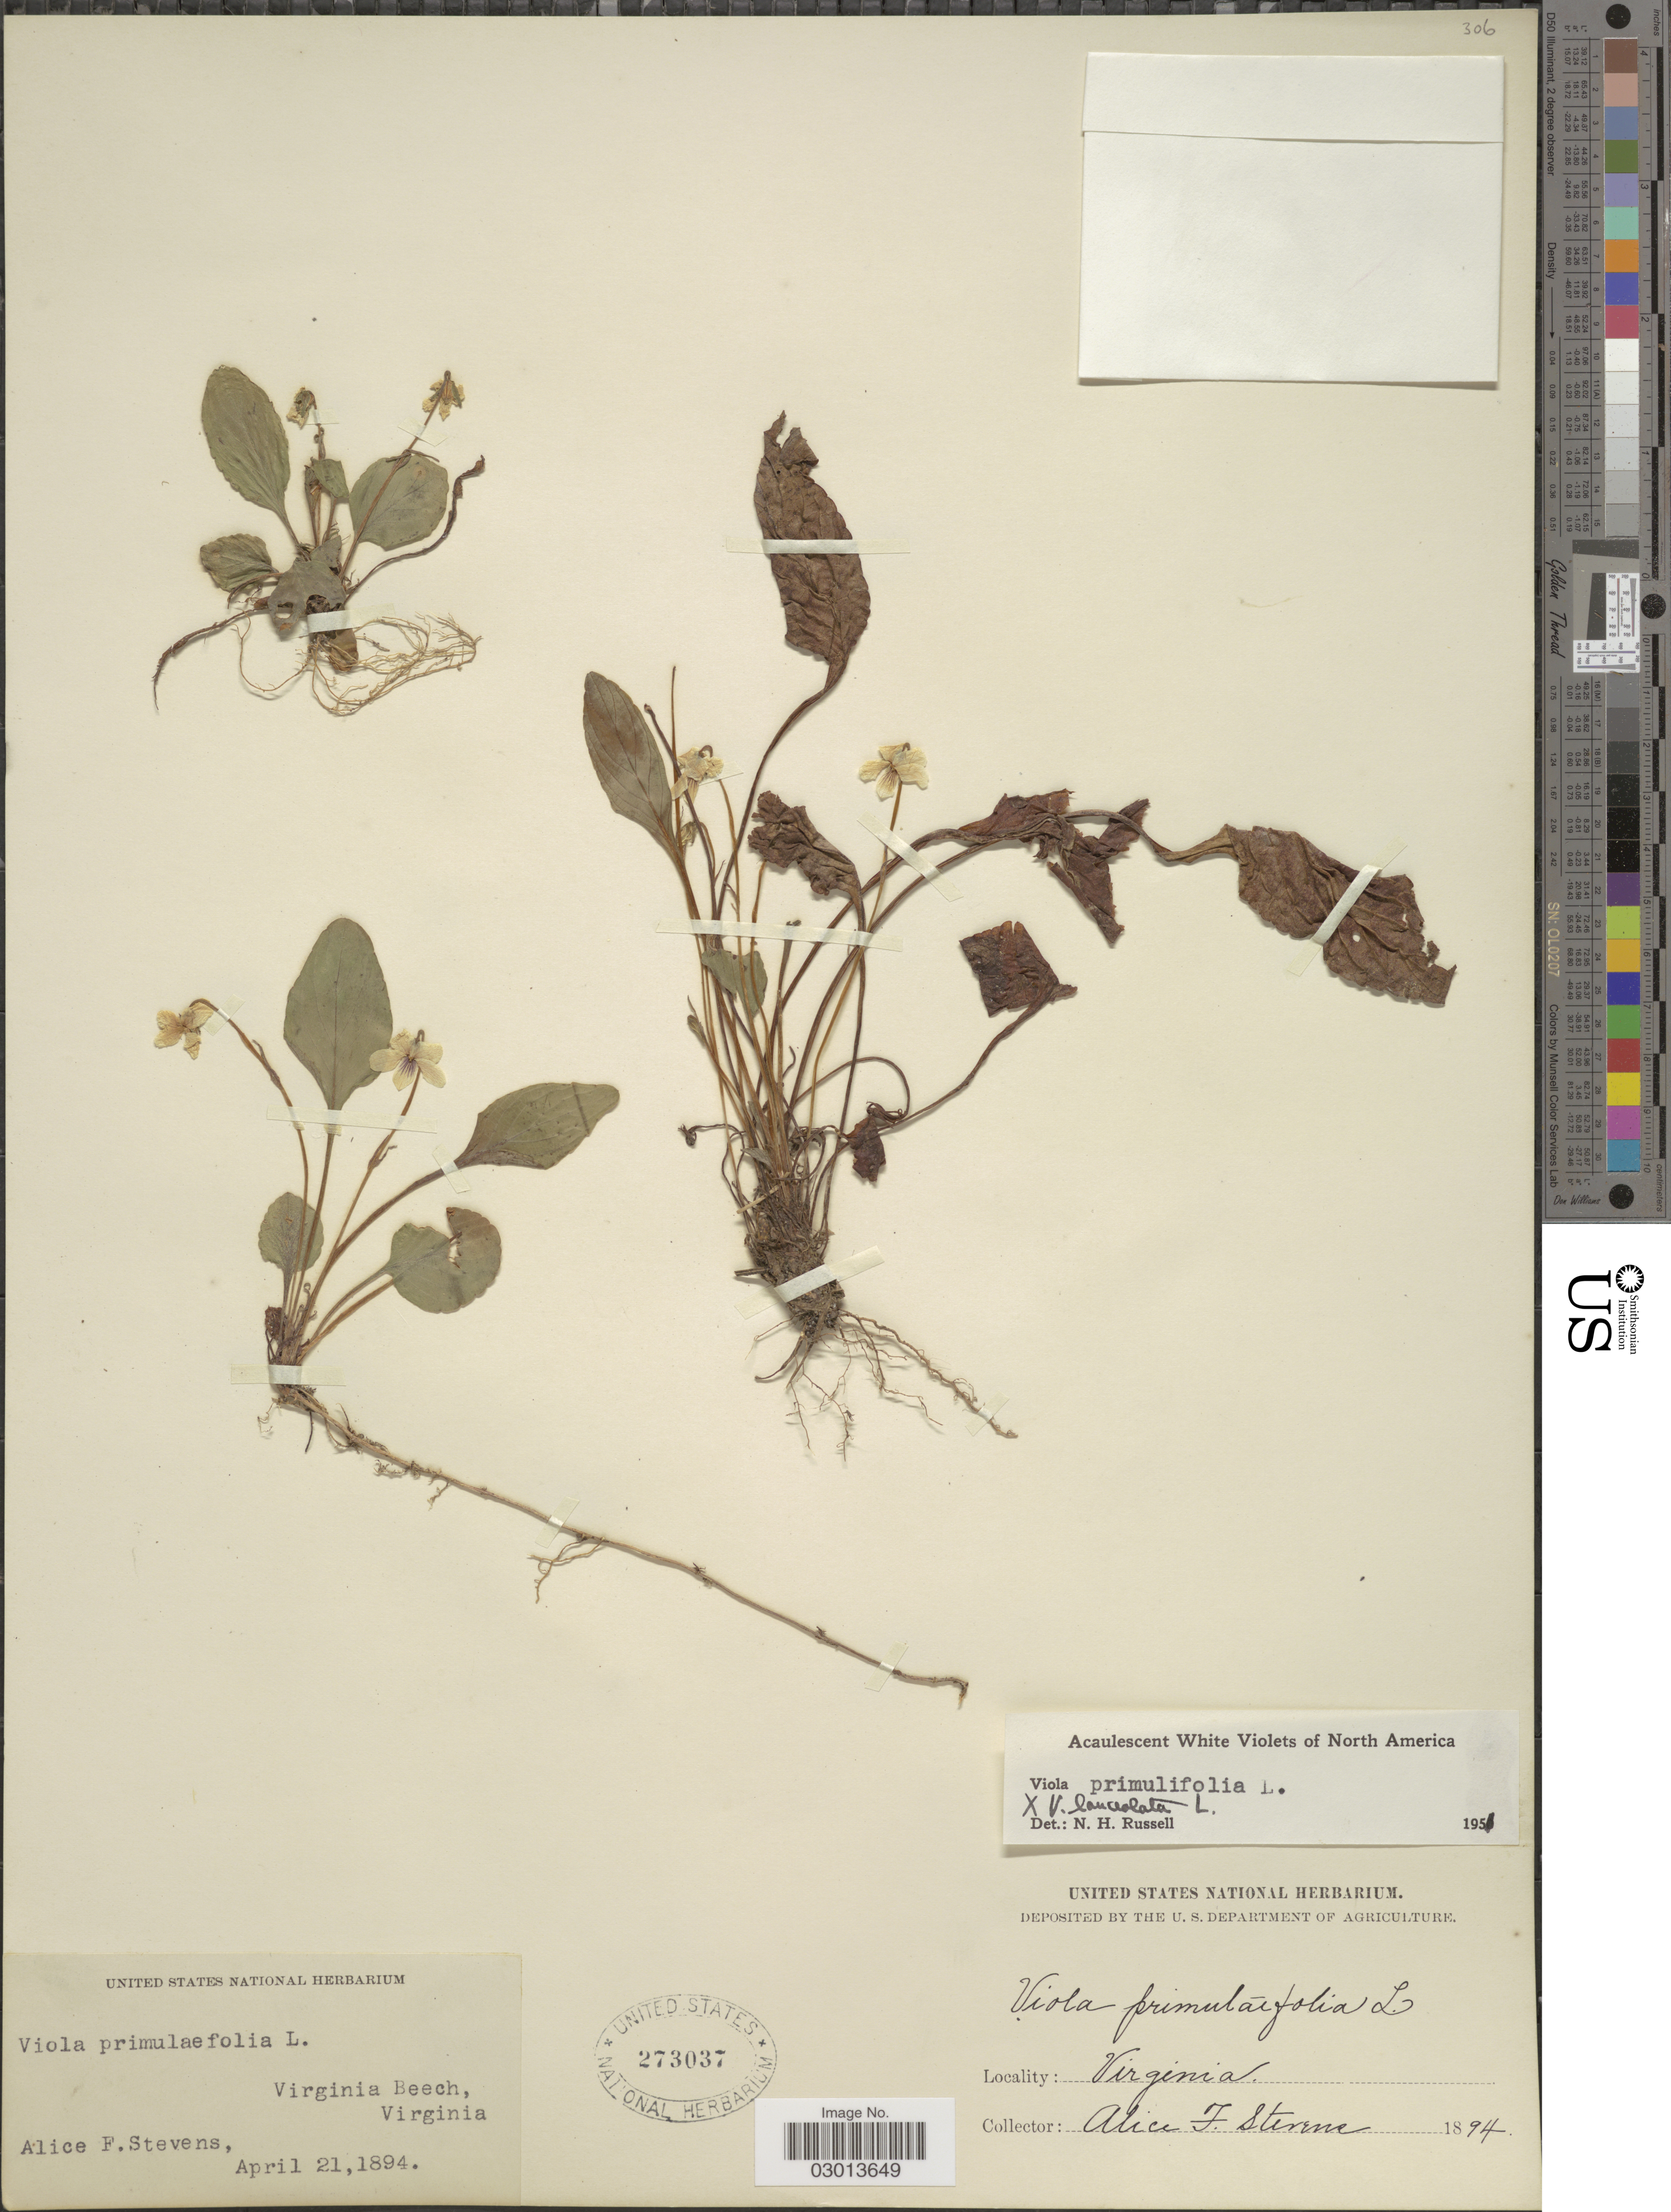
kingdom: Plantae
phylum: Tracheophyta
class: Magnoliopsida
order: Malpighiales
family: Violaceae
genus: Viola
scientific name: Viola primulifolia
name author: L.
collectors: A. Stevens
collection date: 1894-04-21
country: United States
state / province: Virginia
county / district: City of Virginia Beach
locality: Virginia Beech.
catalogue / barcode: US 273037